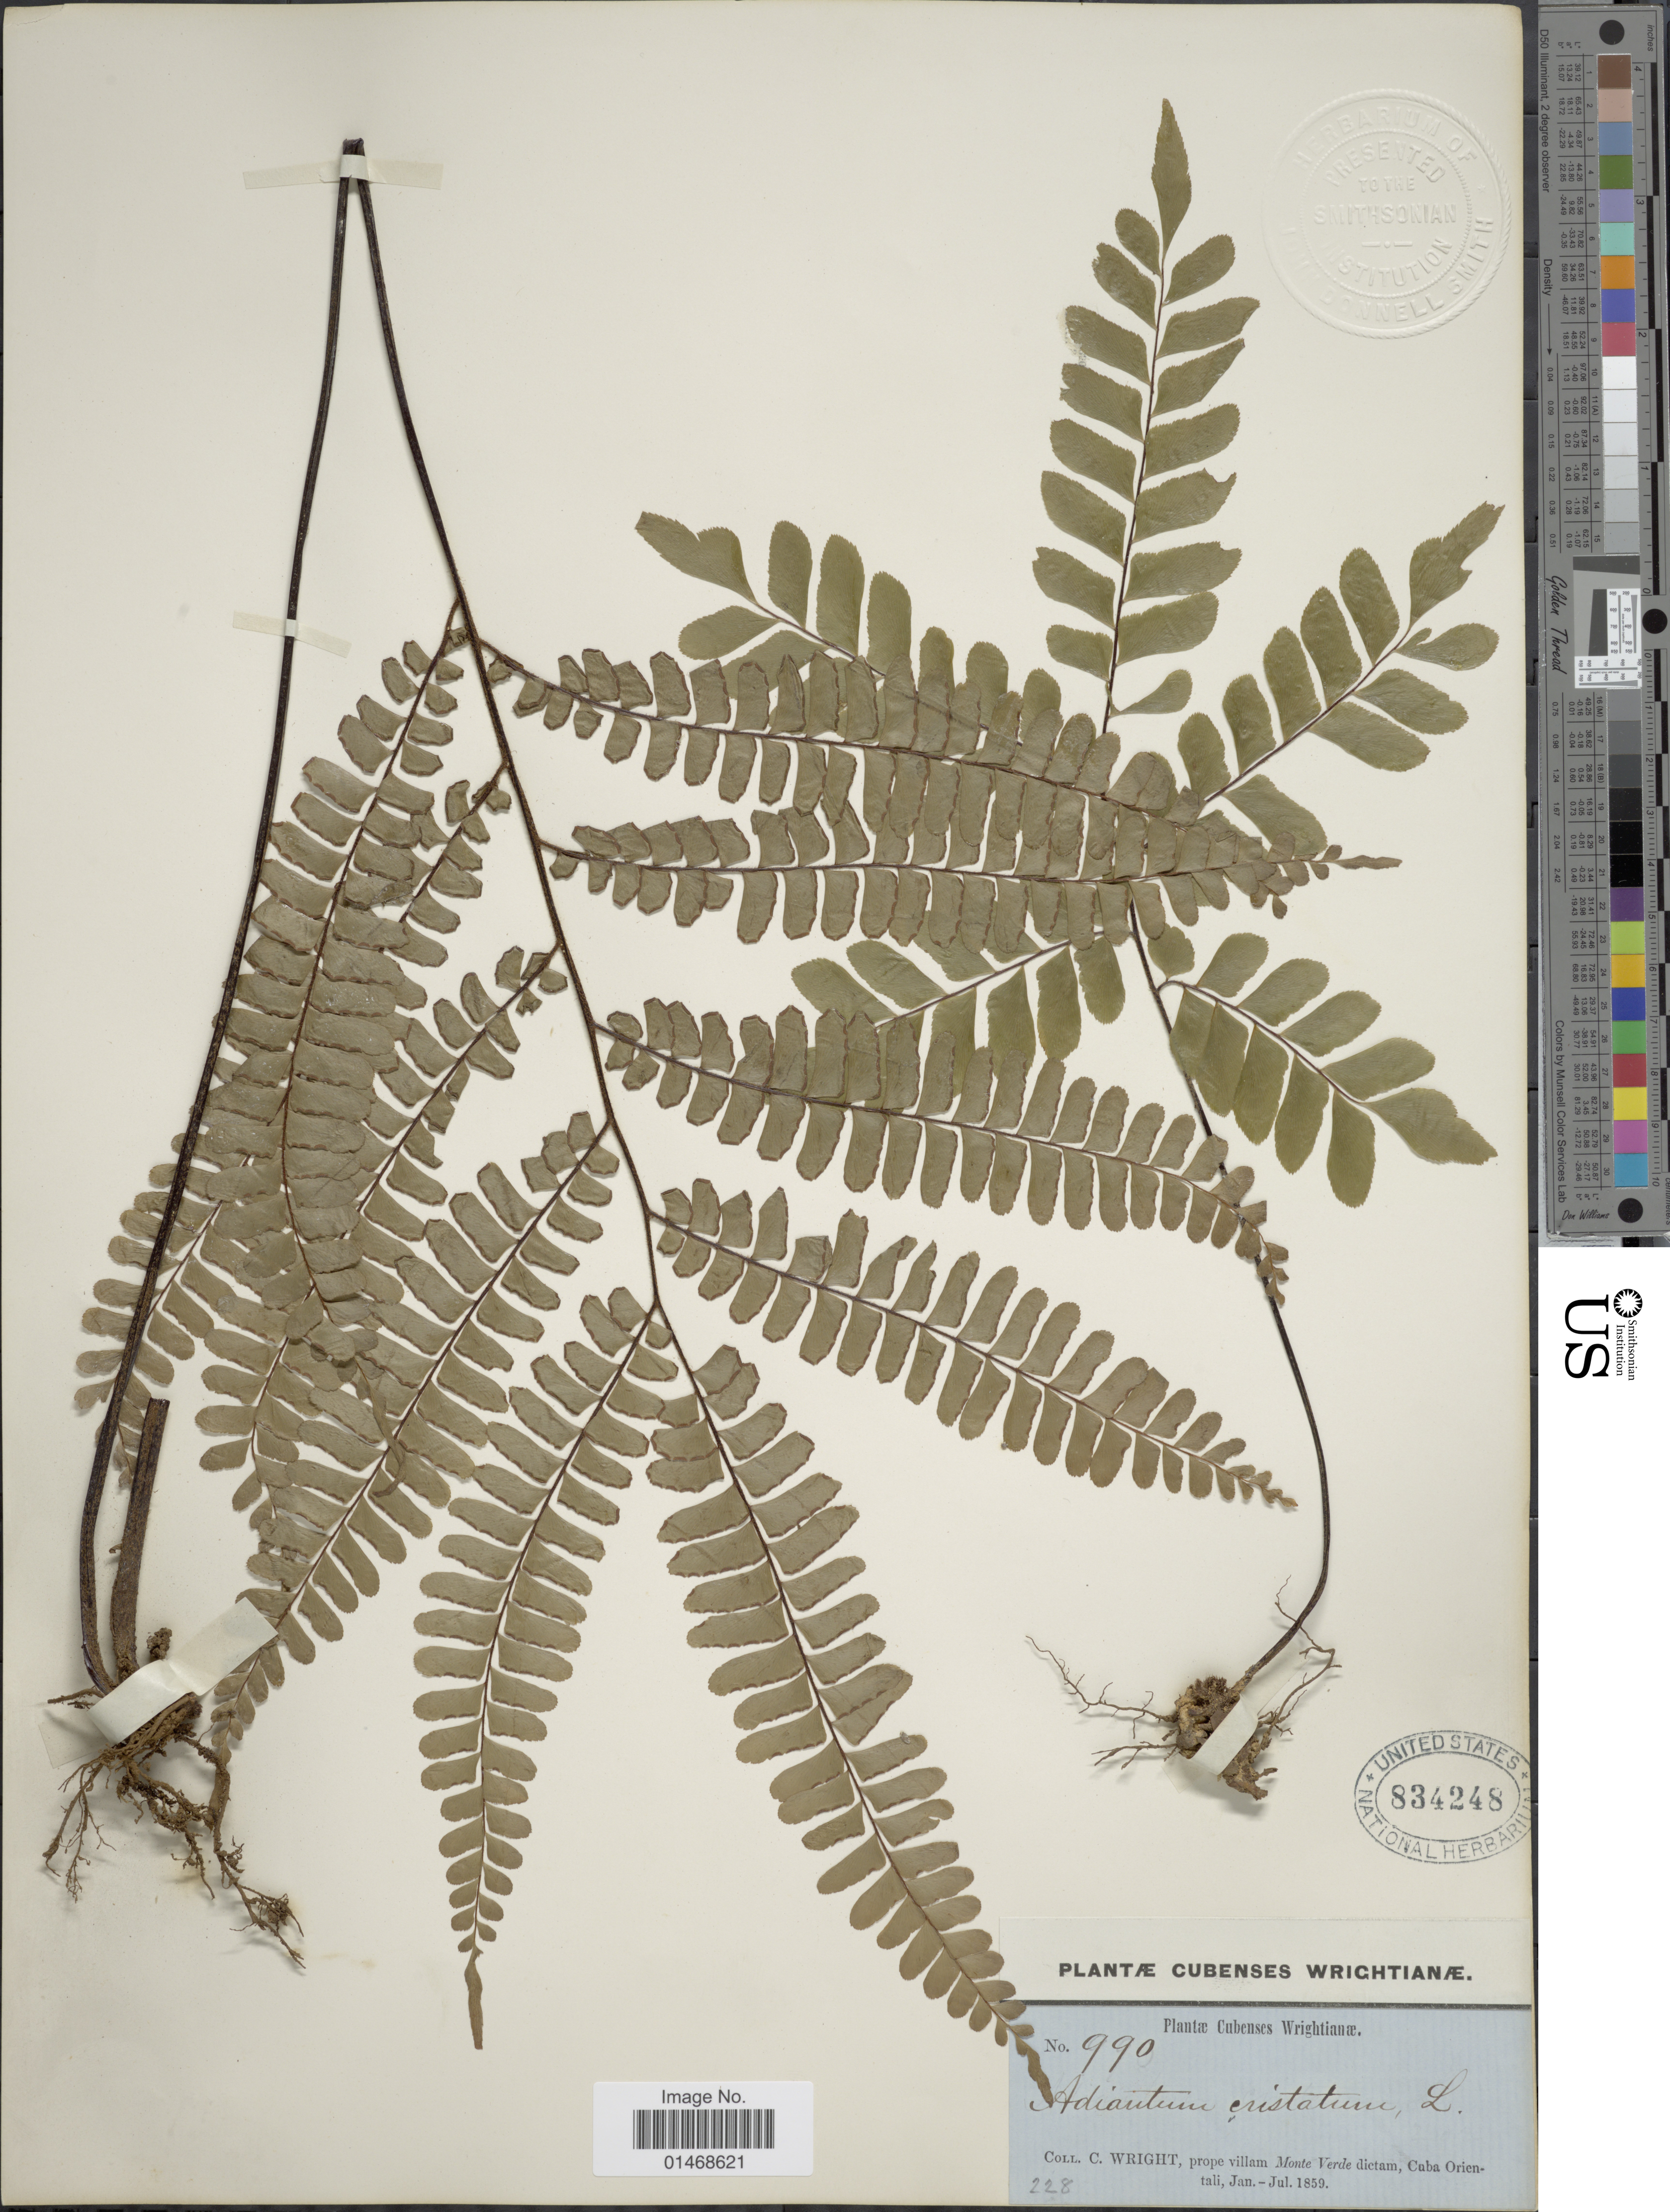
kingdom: Plantae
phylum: Tracheophyta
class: Polypodiopsida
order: Polypodiales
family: Pteridaceae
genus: Adiantum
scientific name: Adiantum cubense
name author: Hook.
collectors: C. Wright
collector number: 990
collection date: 1859-01/1859-07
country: Cuba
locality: Prope villam Monte Verde dictam, Cuba Orientali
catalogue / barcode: US 834248